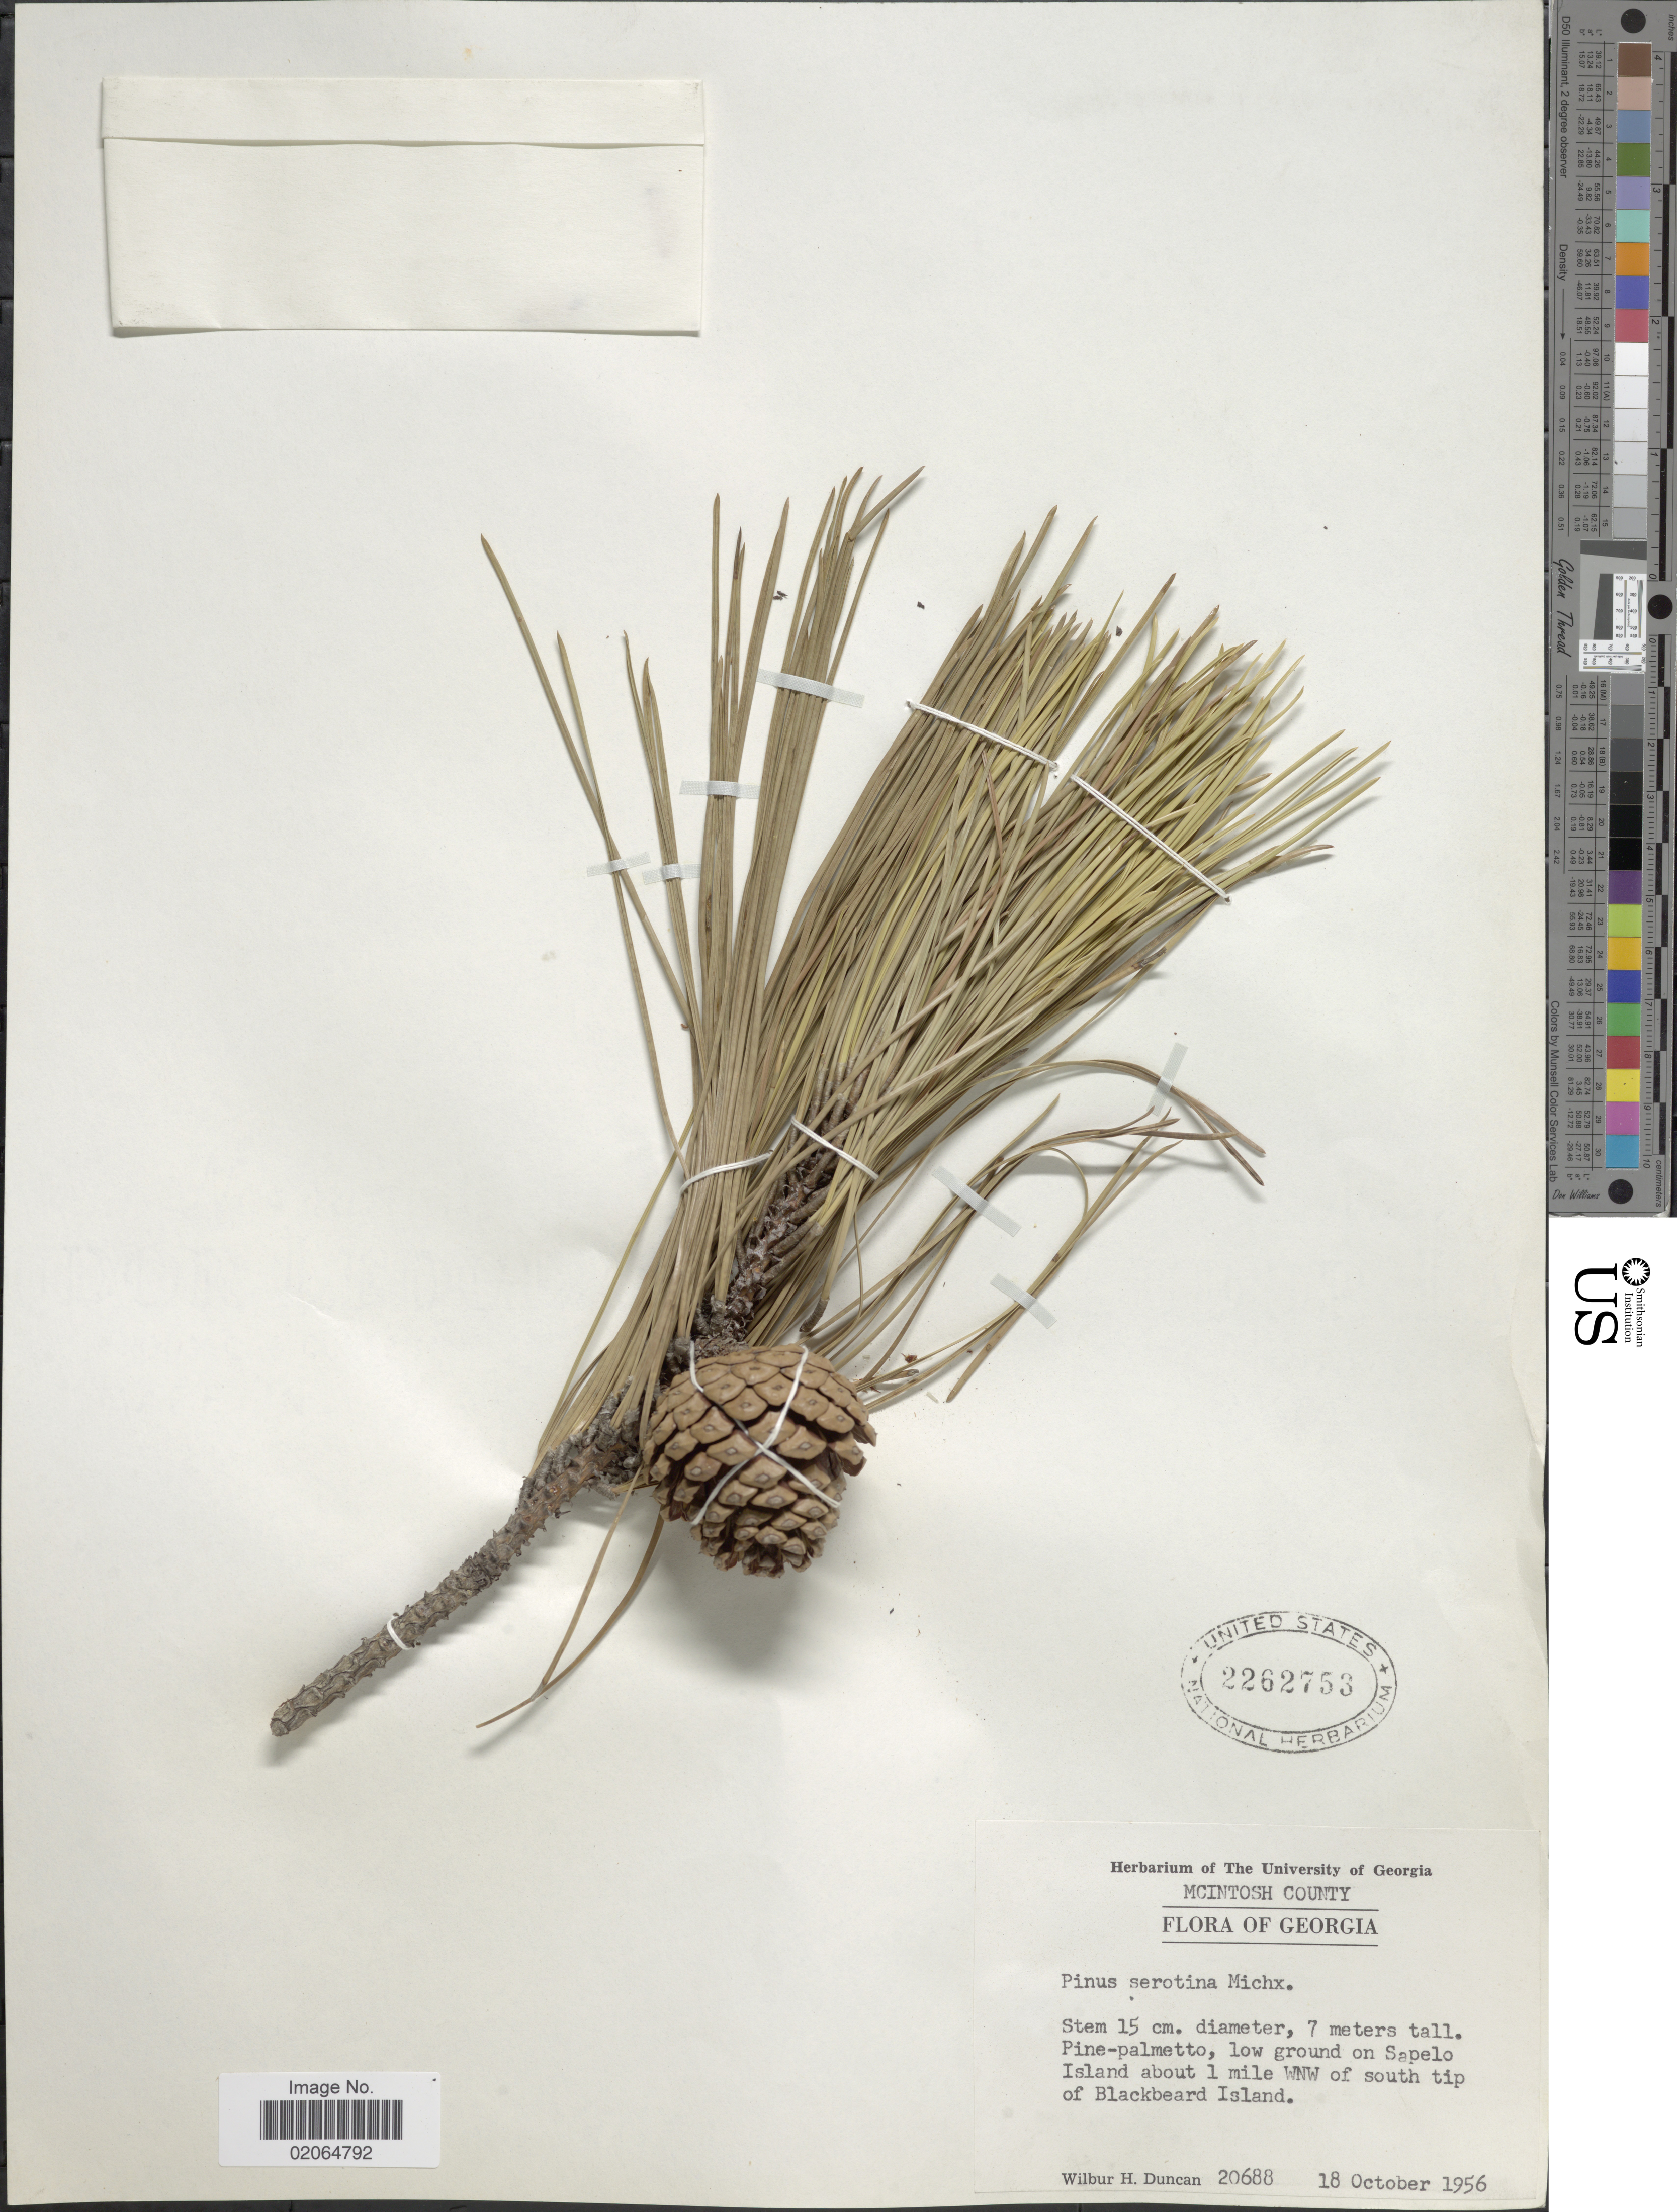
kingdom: Plantae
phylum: Tracheophyta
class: Pinopsida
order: Pinales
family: Pinaceae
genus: Pinus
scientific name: Pinus serotina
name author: Michx.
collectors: W. H. Duncan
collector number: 20688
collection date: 1956-10-18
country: United States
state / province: Georgia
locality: McIntosh County. low ground on Sapelo Island about 1 mile WNW of south tip of Blackbeard Island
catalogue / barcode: US 2262753